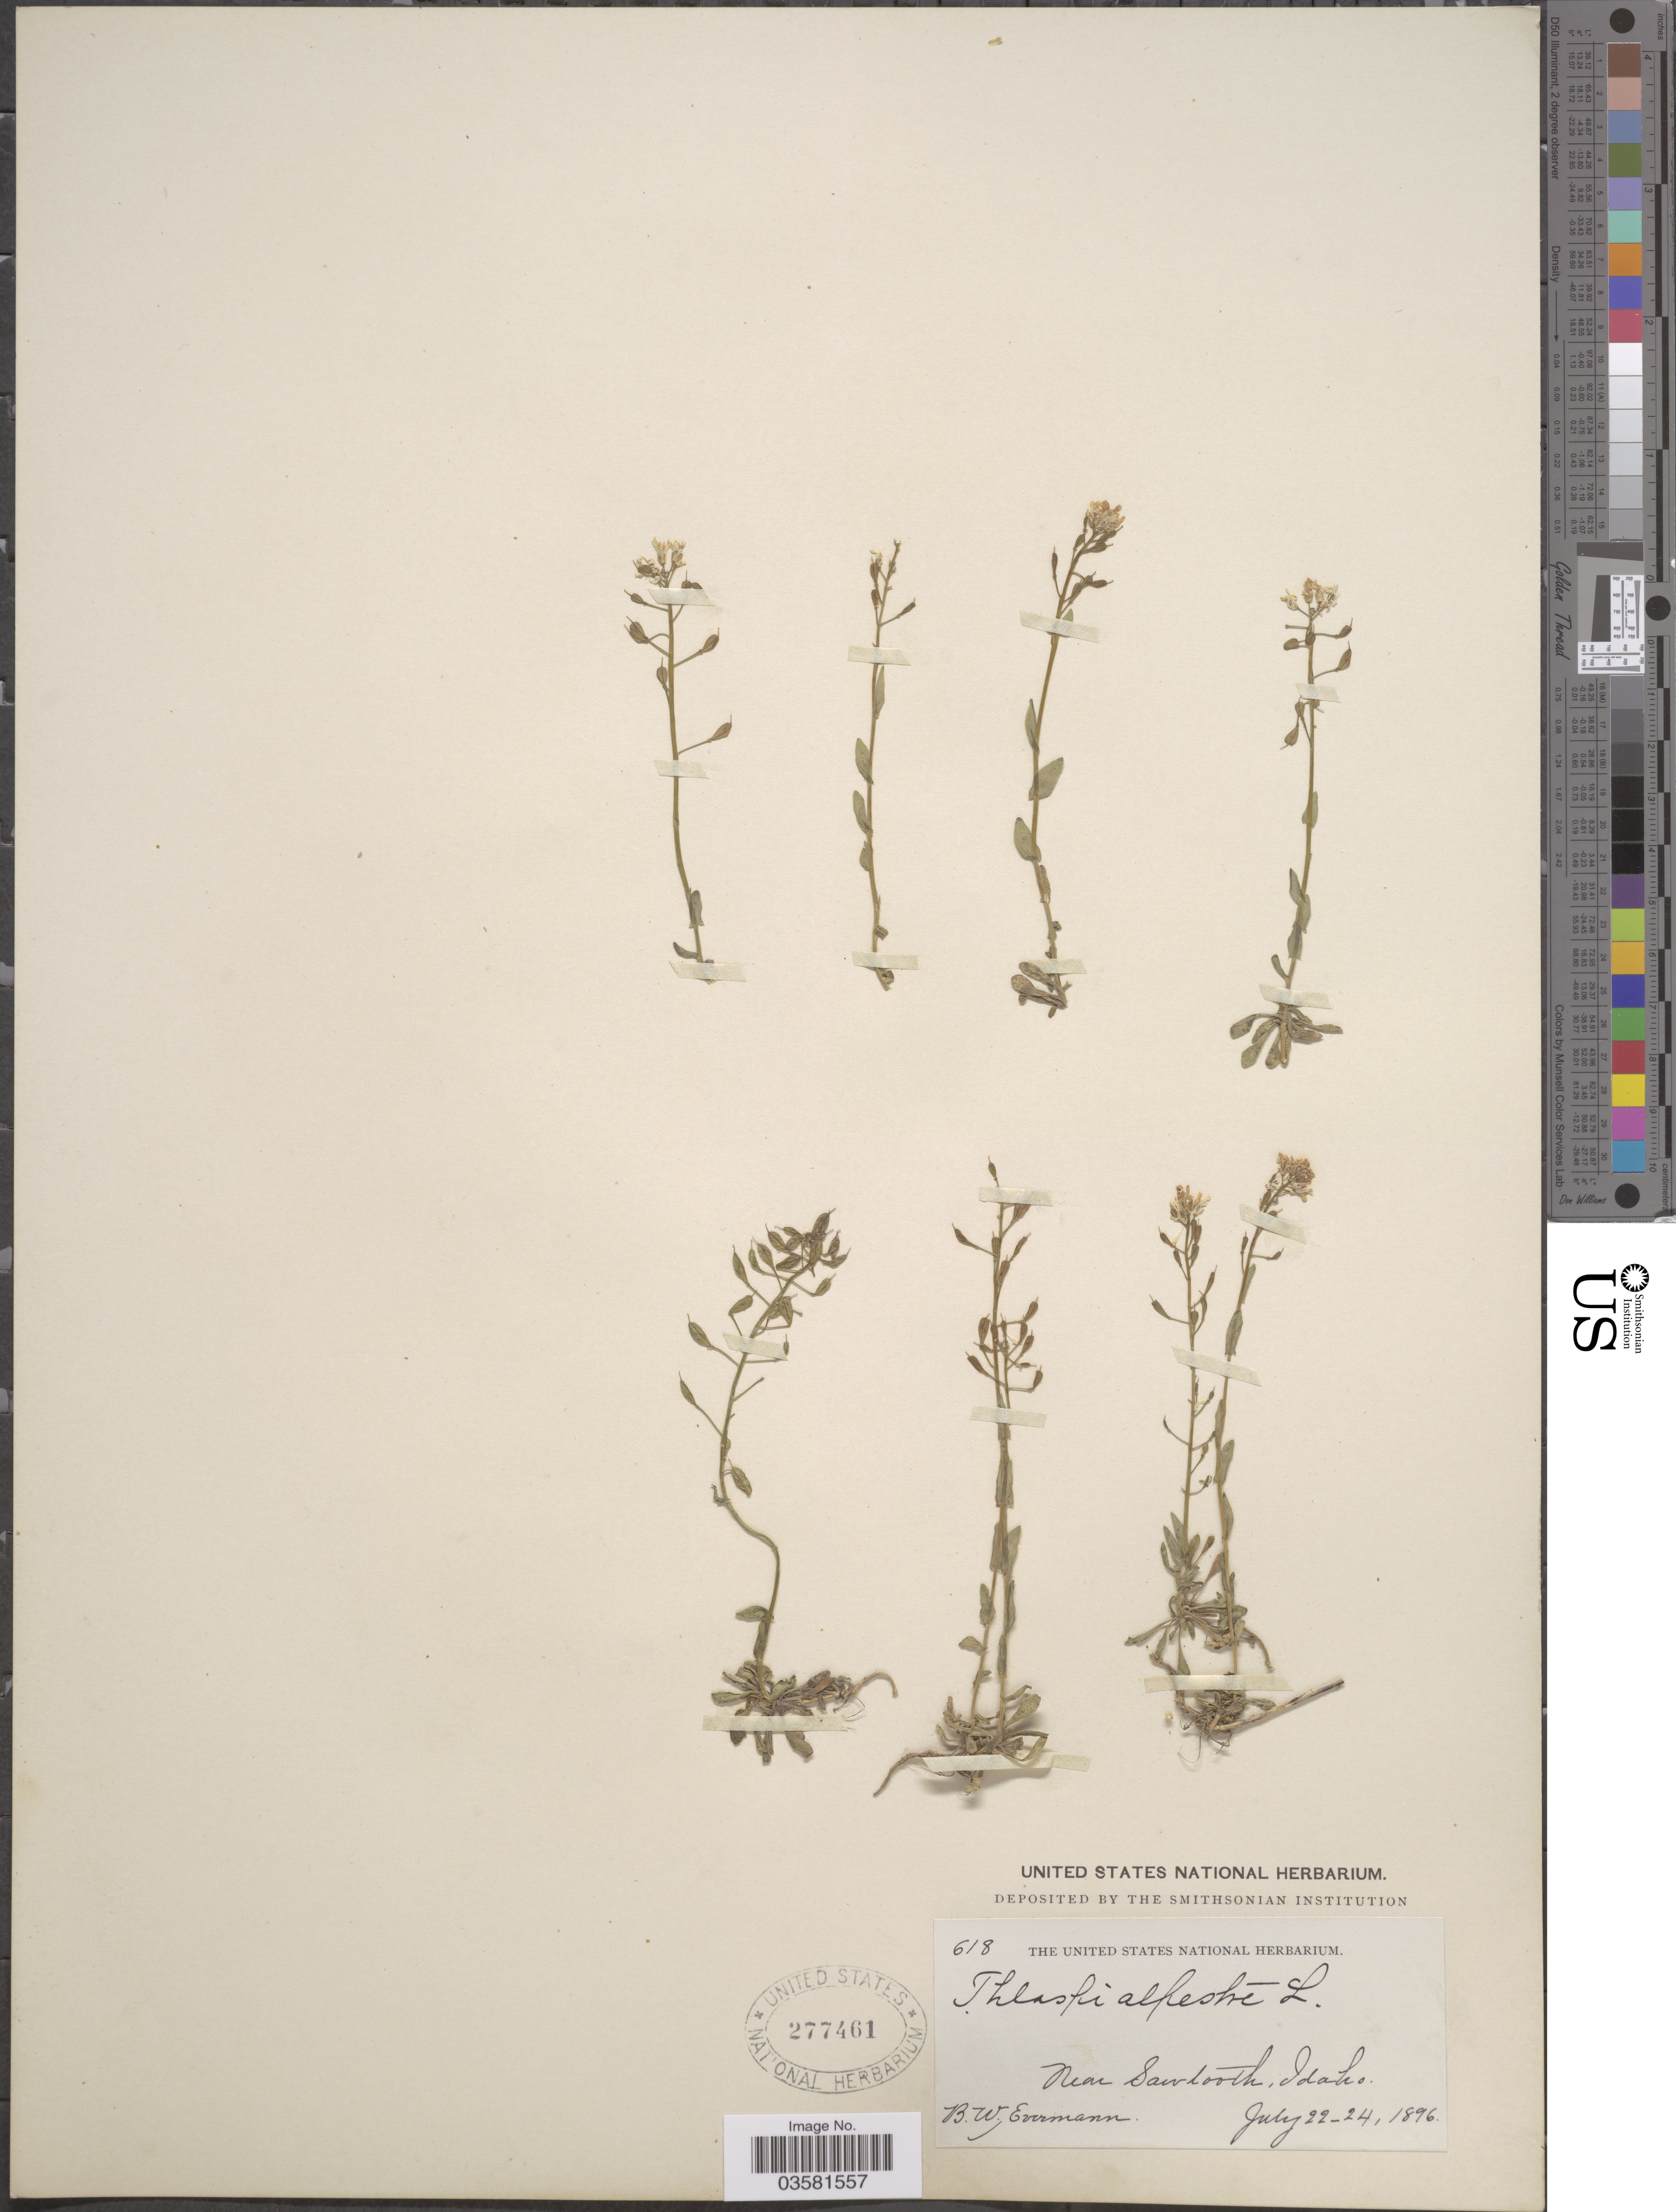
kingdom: Plantae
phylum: Tracheophyta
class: Magnoliopsida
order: Brassicales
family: Brassicaceae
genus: Thlaspi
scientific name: Thlaspi fendleri var. glaucum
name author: (A. Nelson) C.L. Hitchc.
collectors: B. W. Evermann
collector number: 618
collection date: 1896-07-22/1896-07-24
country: United States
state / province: Idaho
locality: Near Sawtooth.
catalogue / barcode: US 277461